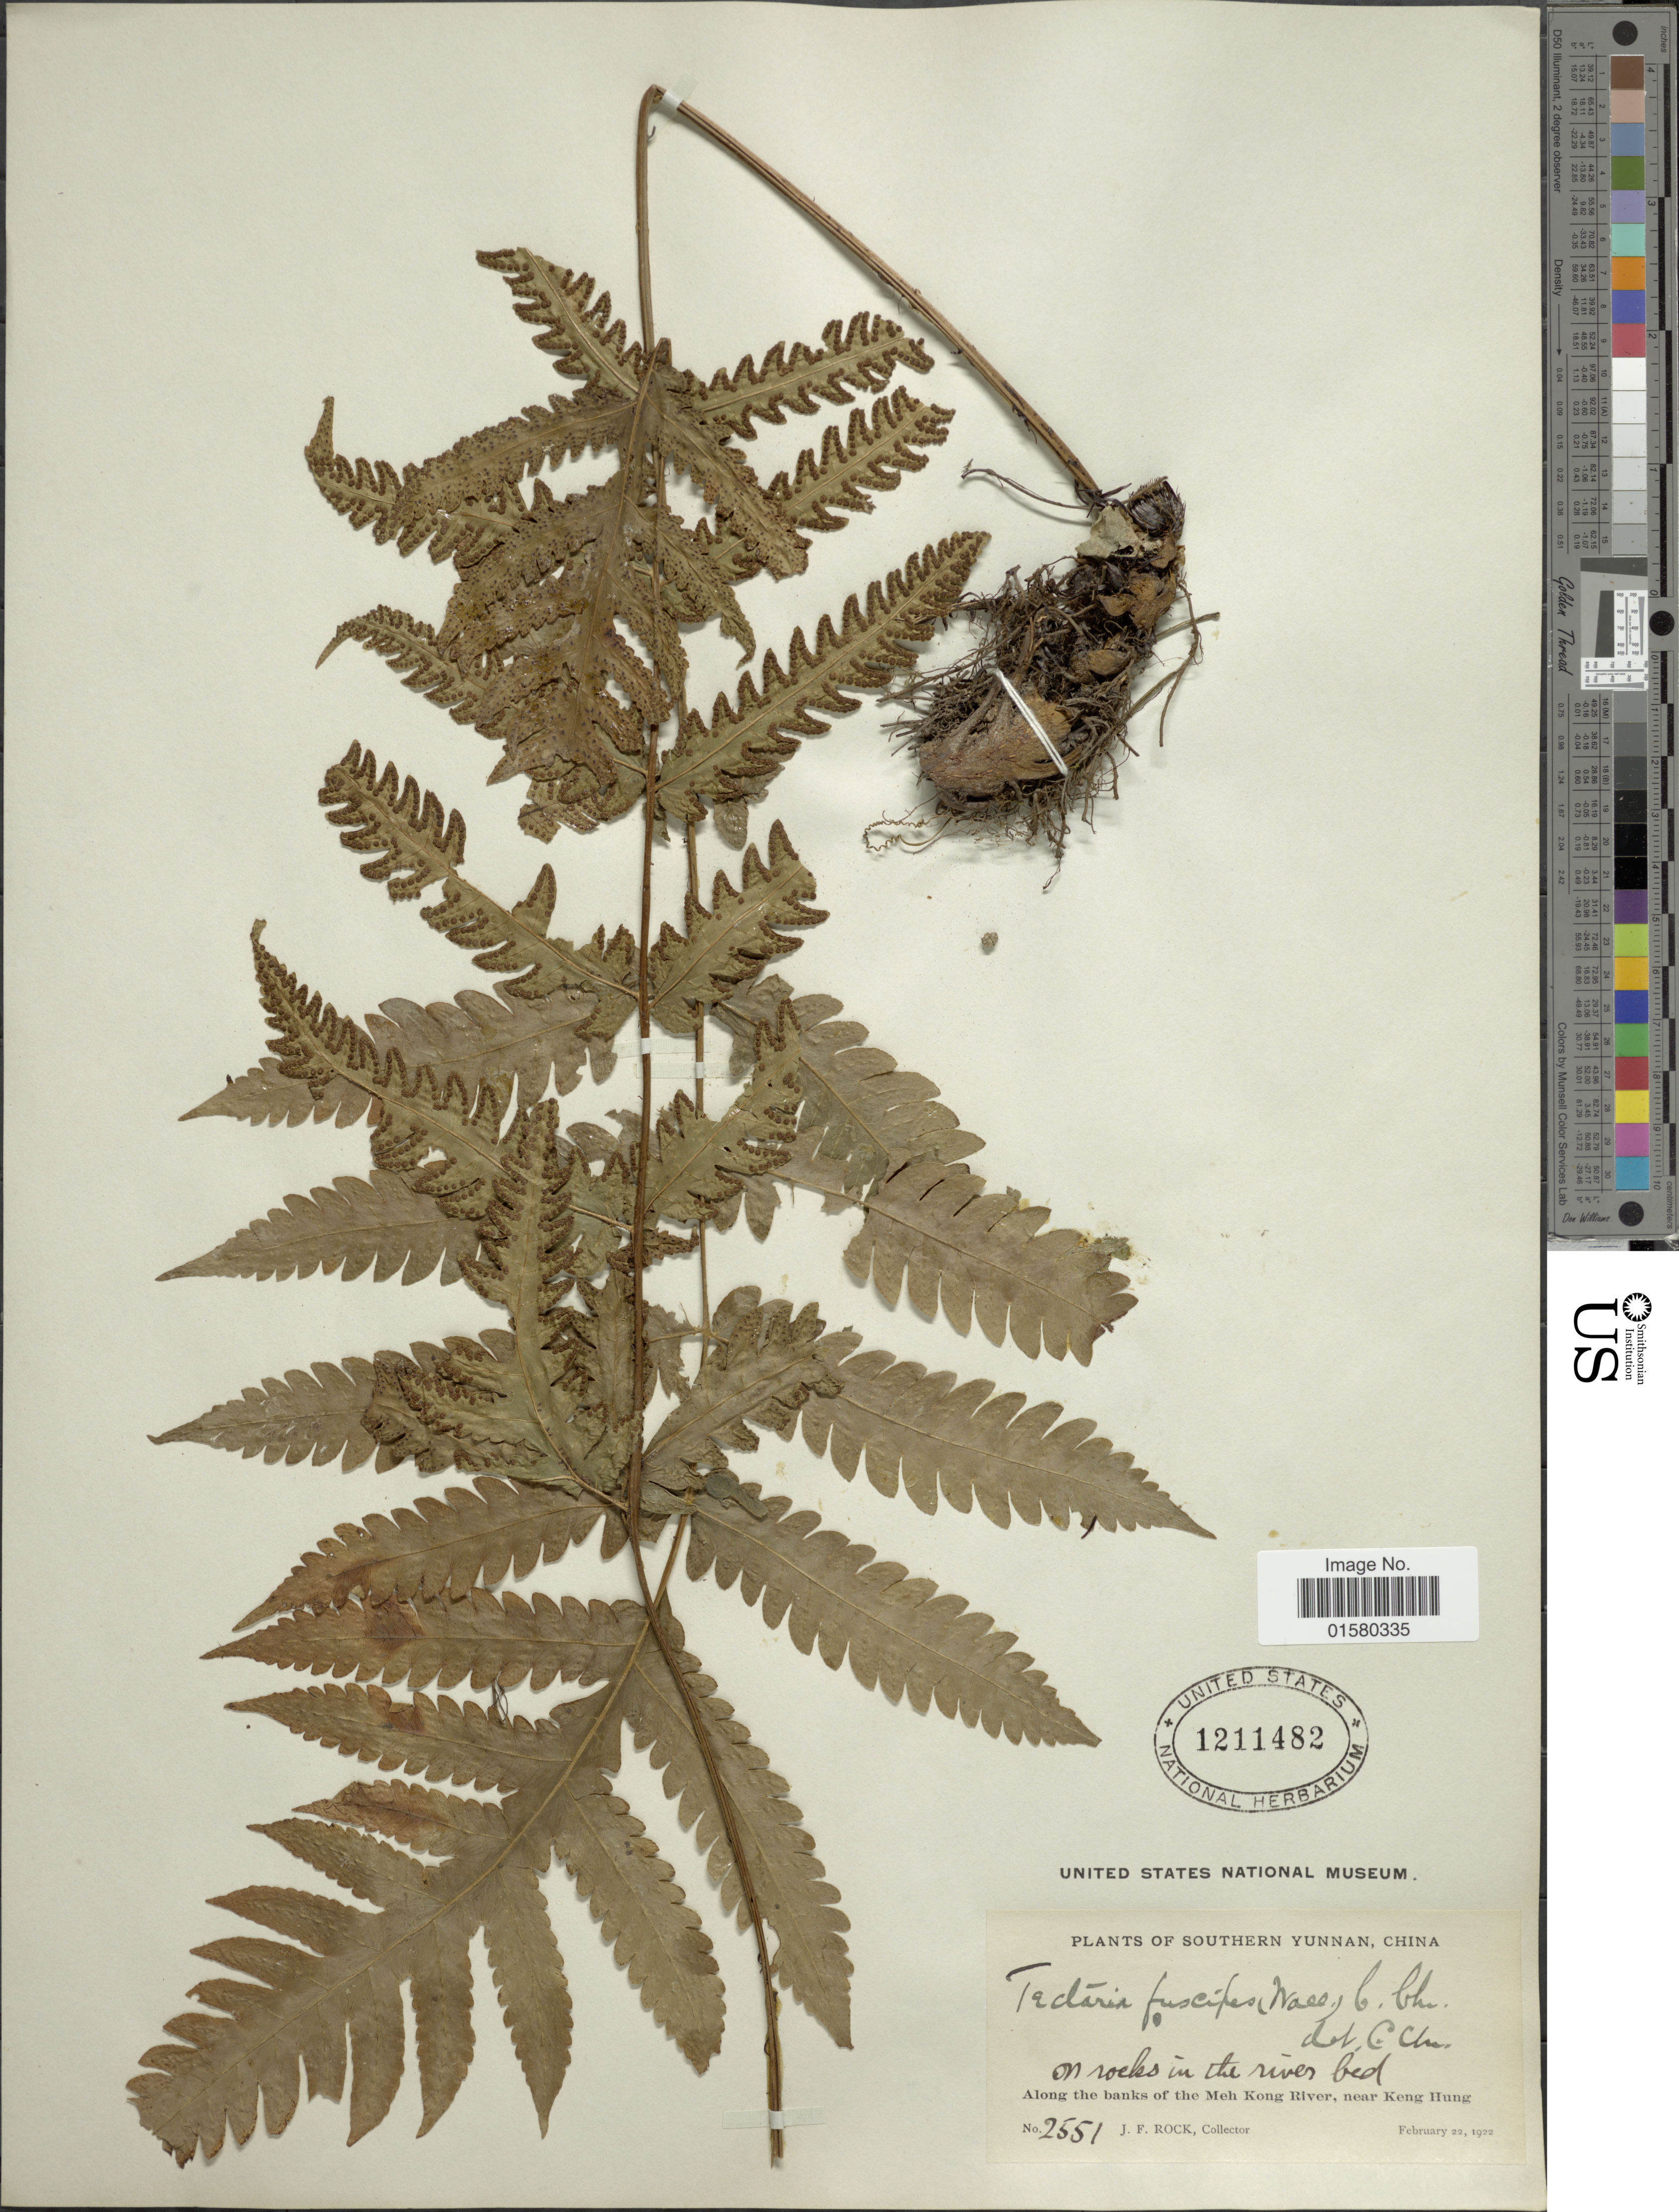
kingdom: Plantae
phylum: Tracheophyta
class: Polypodiopsida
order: Polypodiales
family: Tectariaceae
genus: Tectaria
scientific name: Tectaria paradoxa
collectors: J. Rock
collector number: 2551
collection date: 1922-02-22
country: China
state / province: Yunnan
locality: Southern Yunnan, along the banks of the Meh Kong River, near Keng Hung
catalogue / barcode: US 1211482